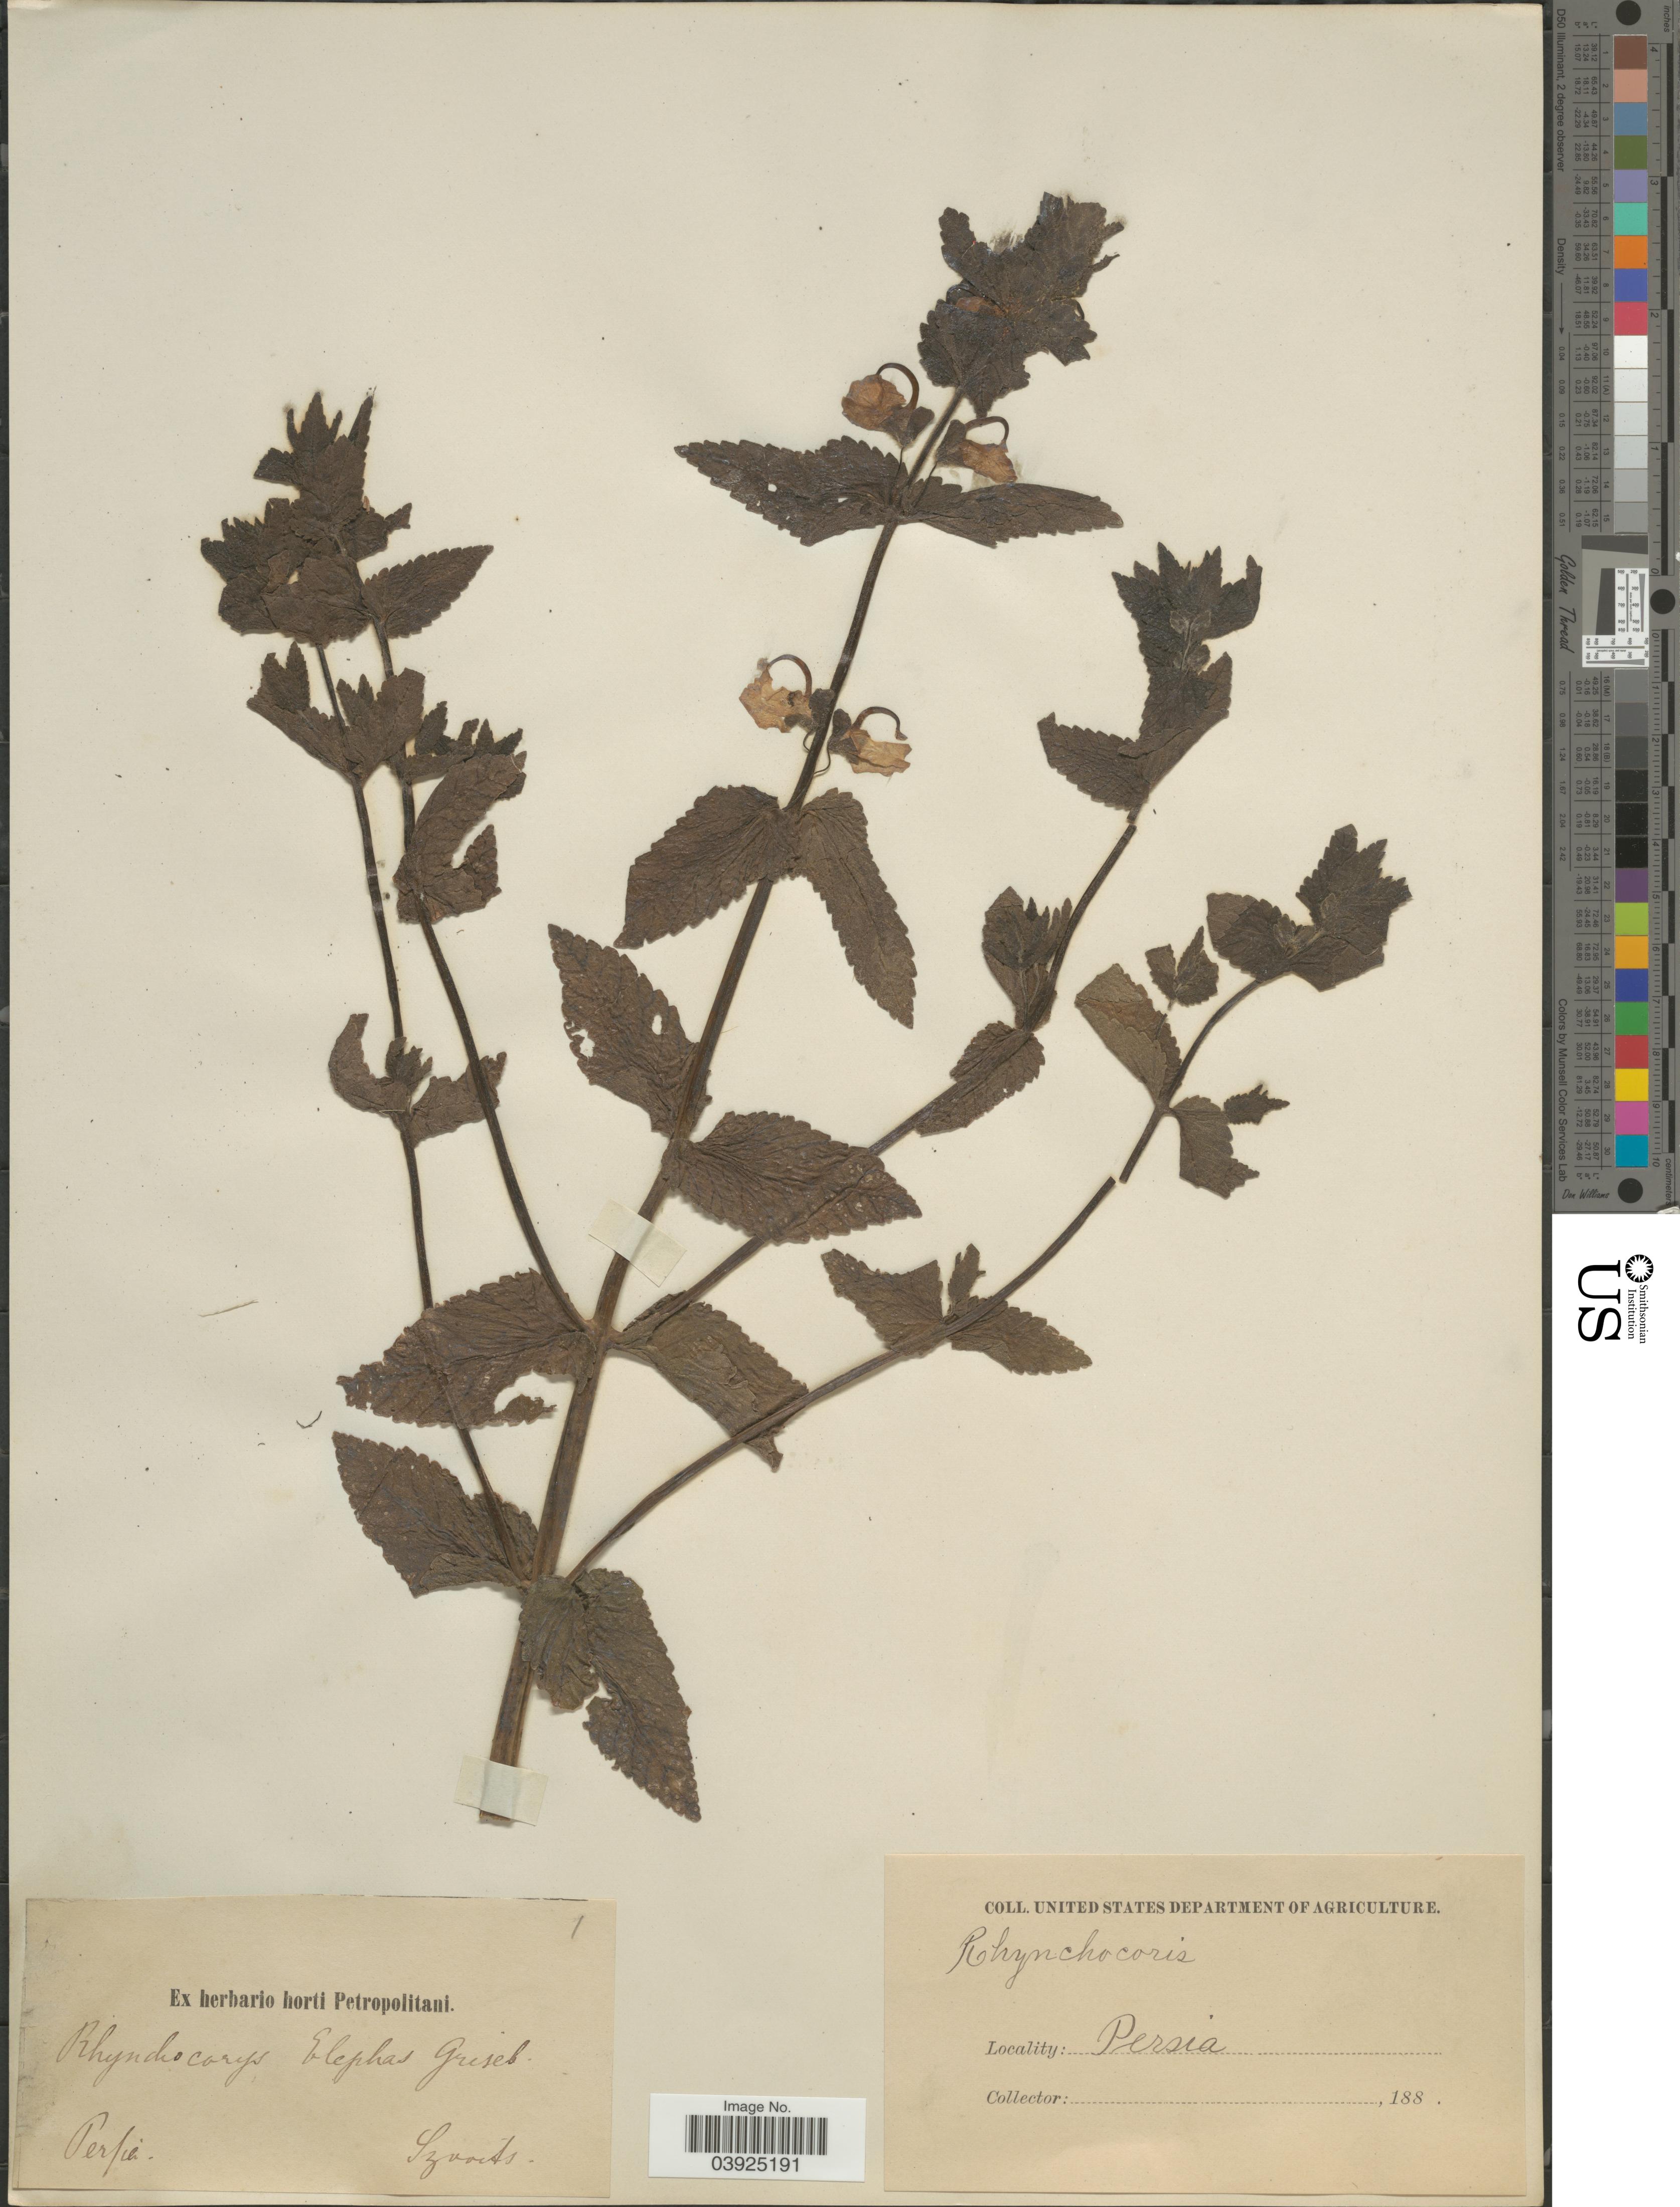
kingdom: Plantae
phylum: Tracheophyta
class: Magnoliopsida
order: Lamiales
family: Orobanchaceae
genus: Rhynchocorys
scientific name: Rhynchocorys elephas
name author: (L.) Griseb.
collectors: Szovits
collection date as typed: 188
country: Iran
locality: Persia.